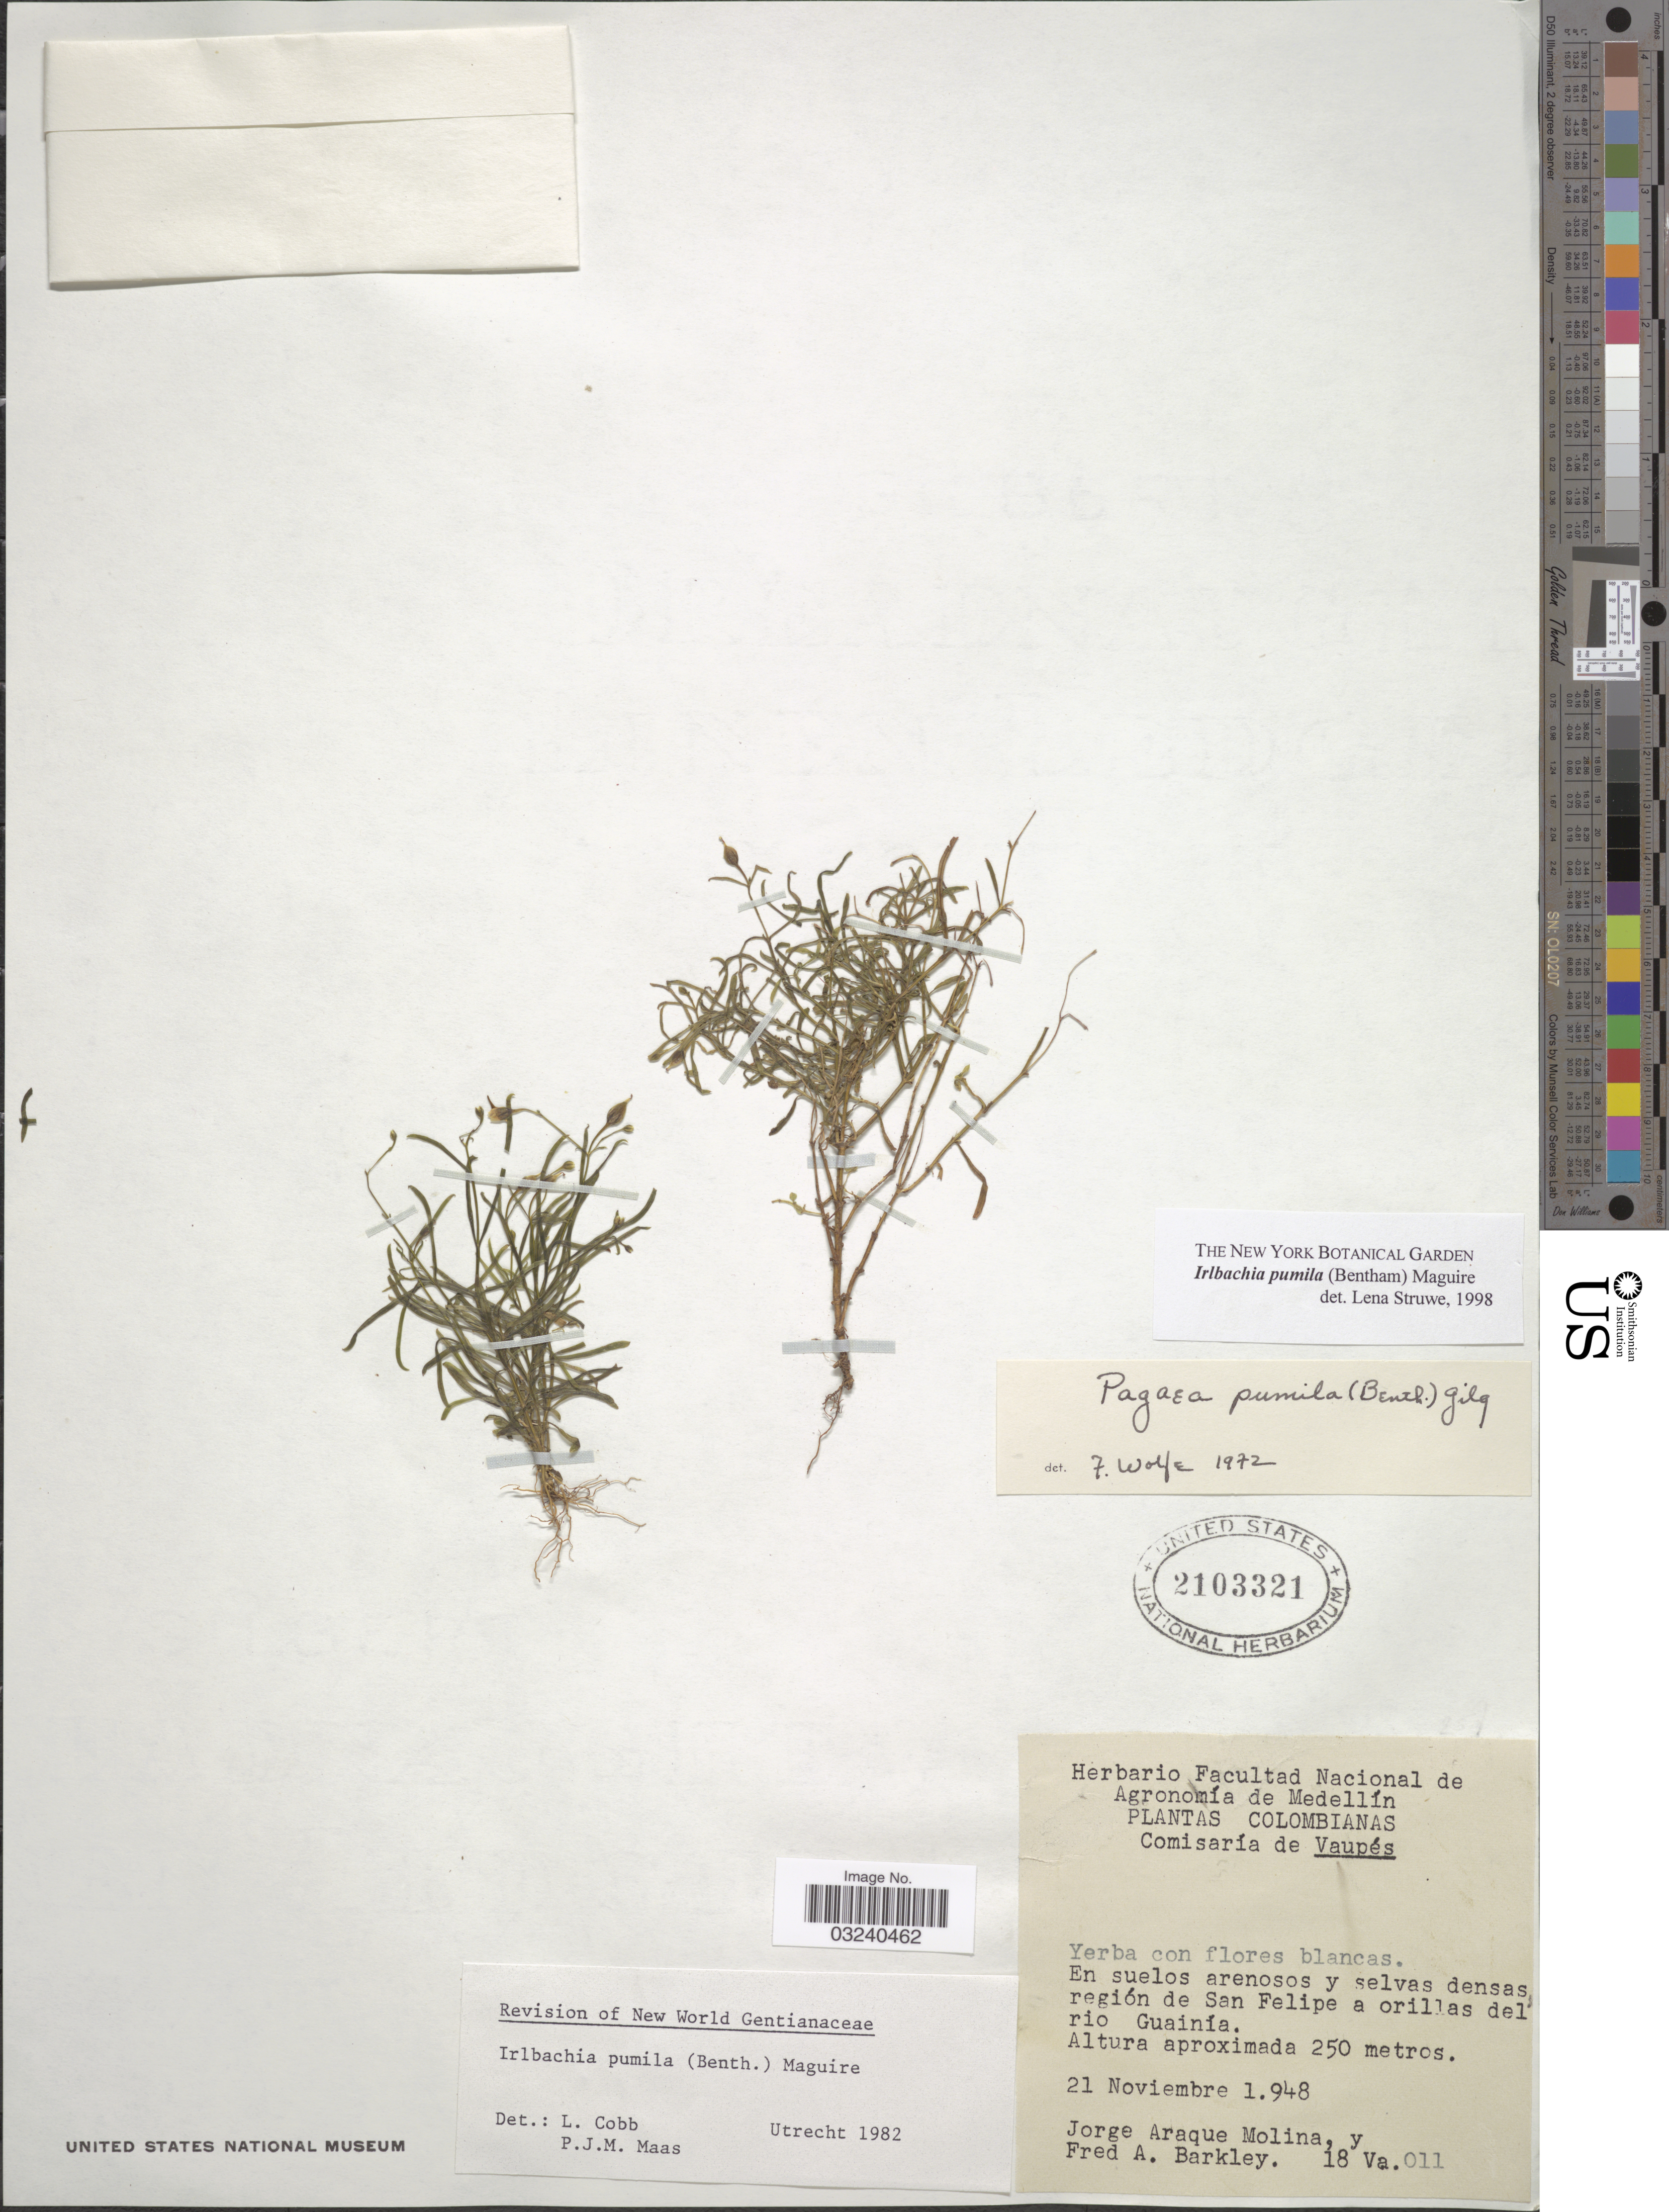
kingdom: Plantae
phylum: Tracheophyta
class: Magnoliopsida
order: Gentianales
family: Gentianaceae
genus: Irlbachia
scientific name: Irlbachia pumila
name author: (Benth.) Maguire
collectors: J. A. Molina & F. A. Barkley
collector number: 18Va.011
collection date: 1948-11-21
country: Colombia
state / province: Vaupés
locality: Comisaría de Vaupés. En suelos arenosos y selvas densas, región de San Felipe a orillas del rio Guainía.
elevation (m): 250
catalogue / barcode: US 2103321